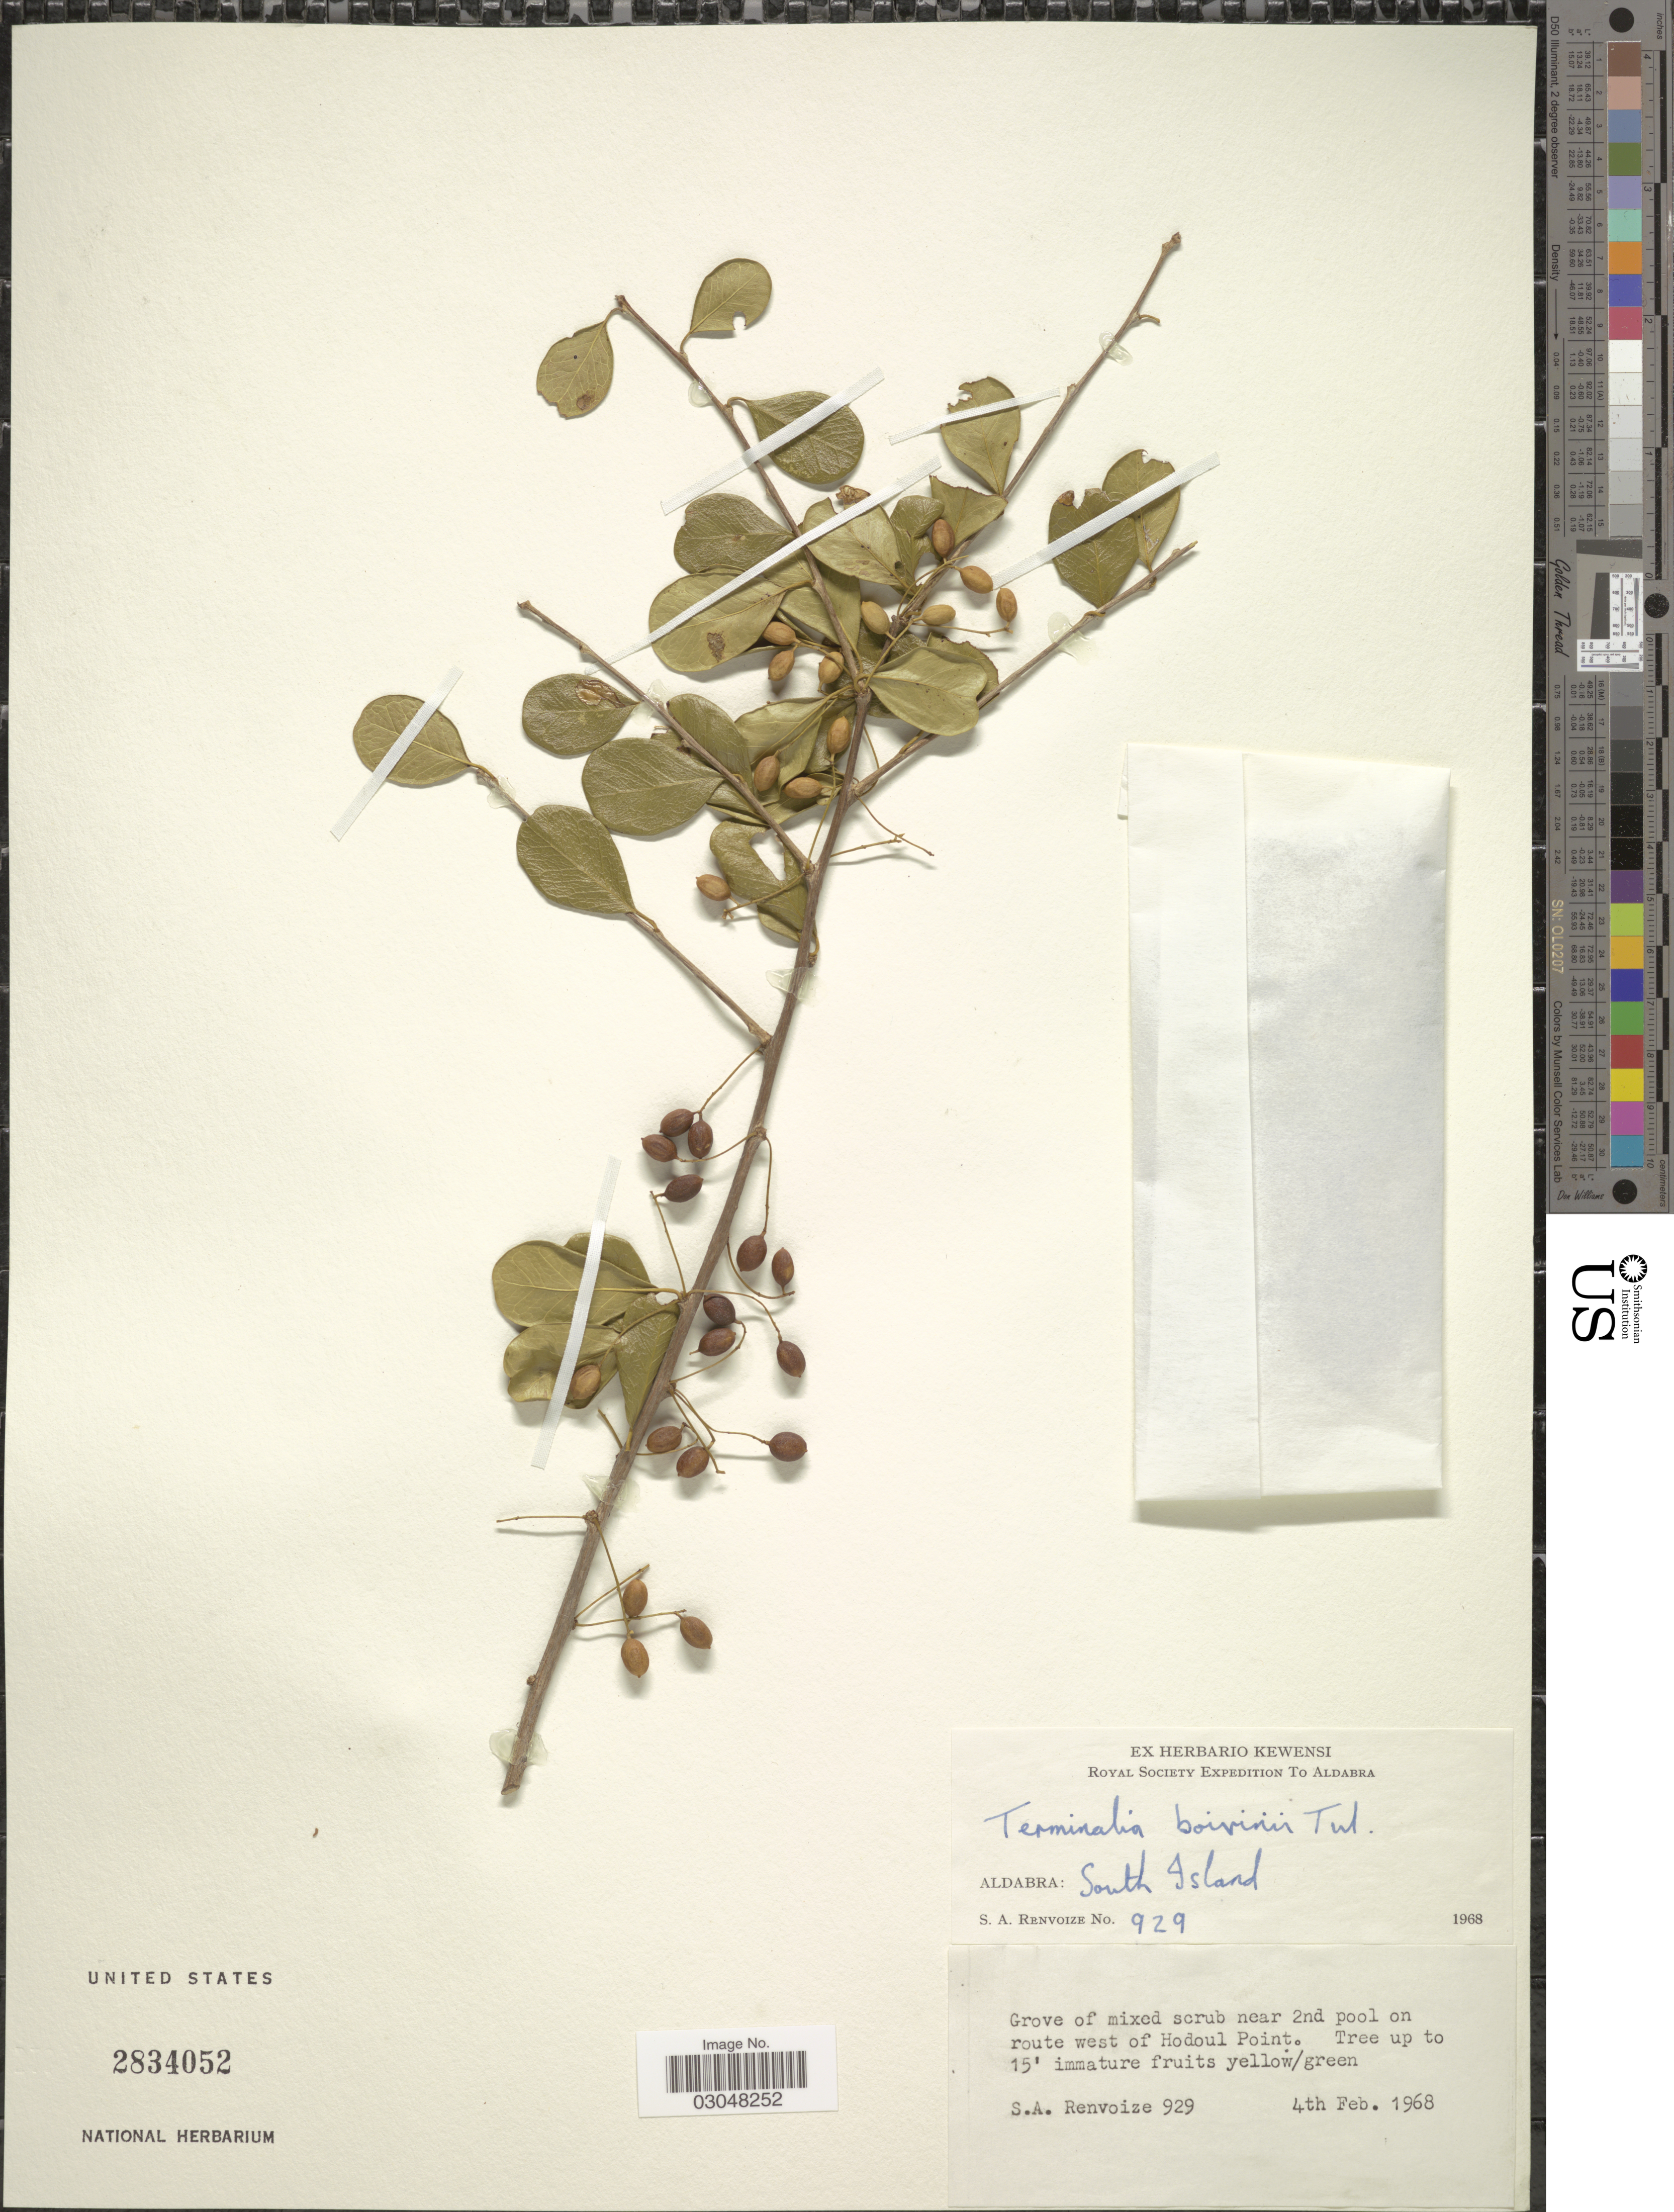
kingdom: Plantae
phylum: Tracheophyta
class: Magnoliopsida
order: Myrtales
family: Combretaceae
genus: Terminalia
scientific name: Terminalia boivinii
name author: Tul.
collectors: S. A. Renvoize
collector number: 929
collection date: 1968-02-04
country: Seychelles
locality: Aldabra: South Island. Near 2nd pool on route west of Hodoul Point.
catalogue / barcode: US 2834052